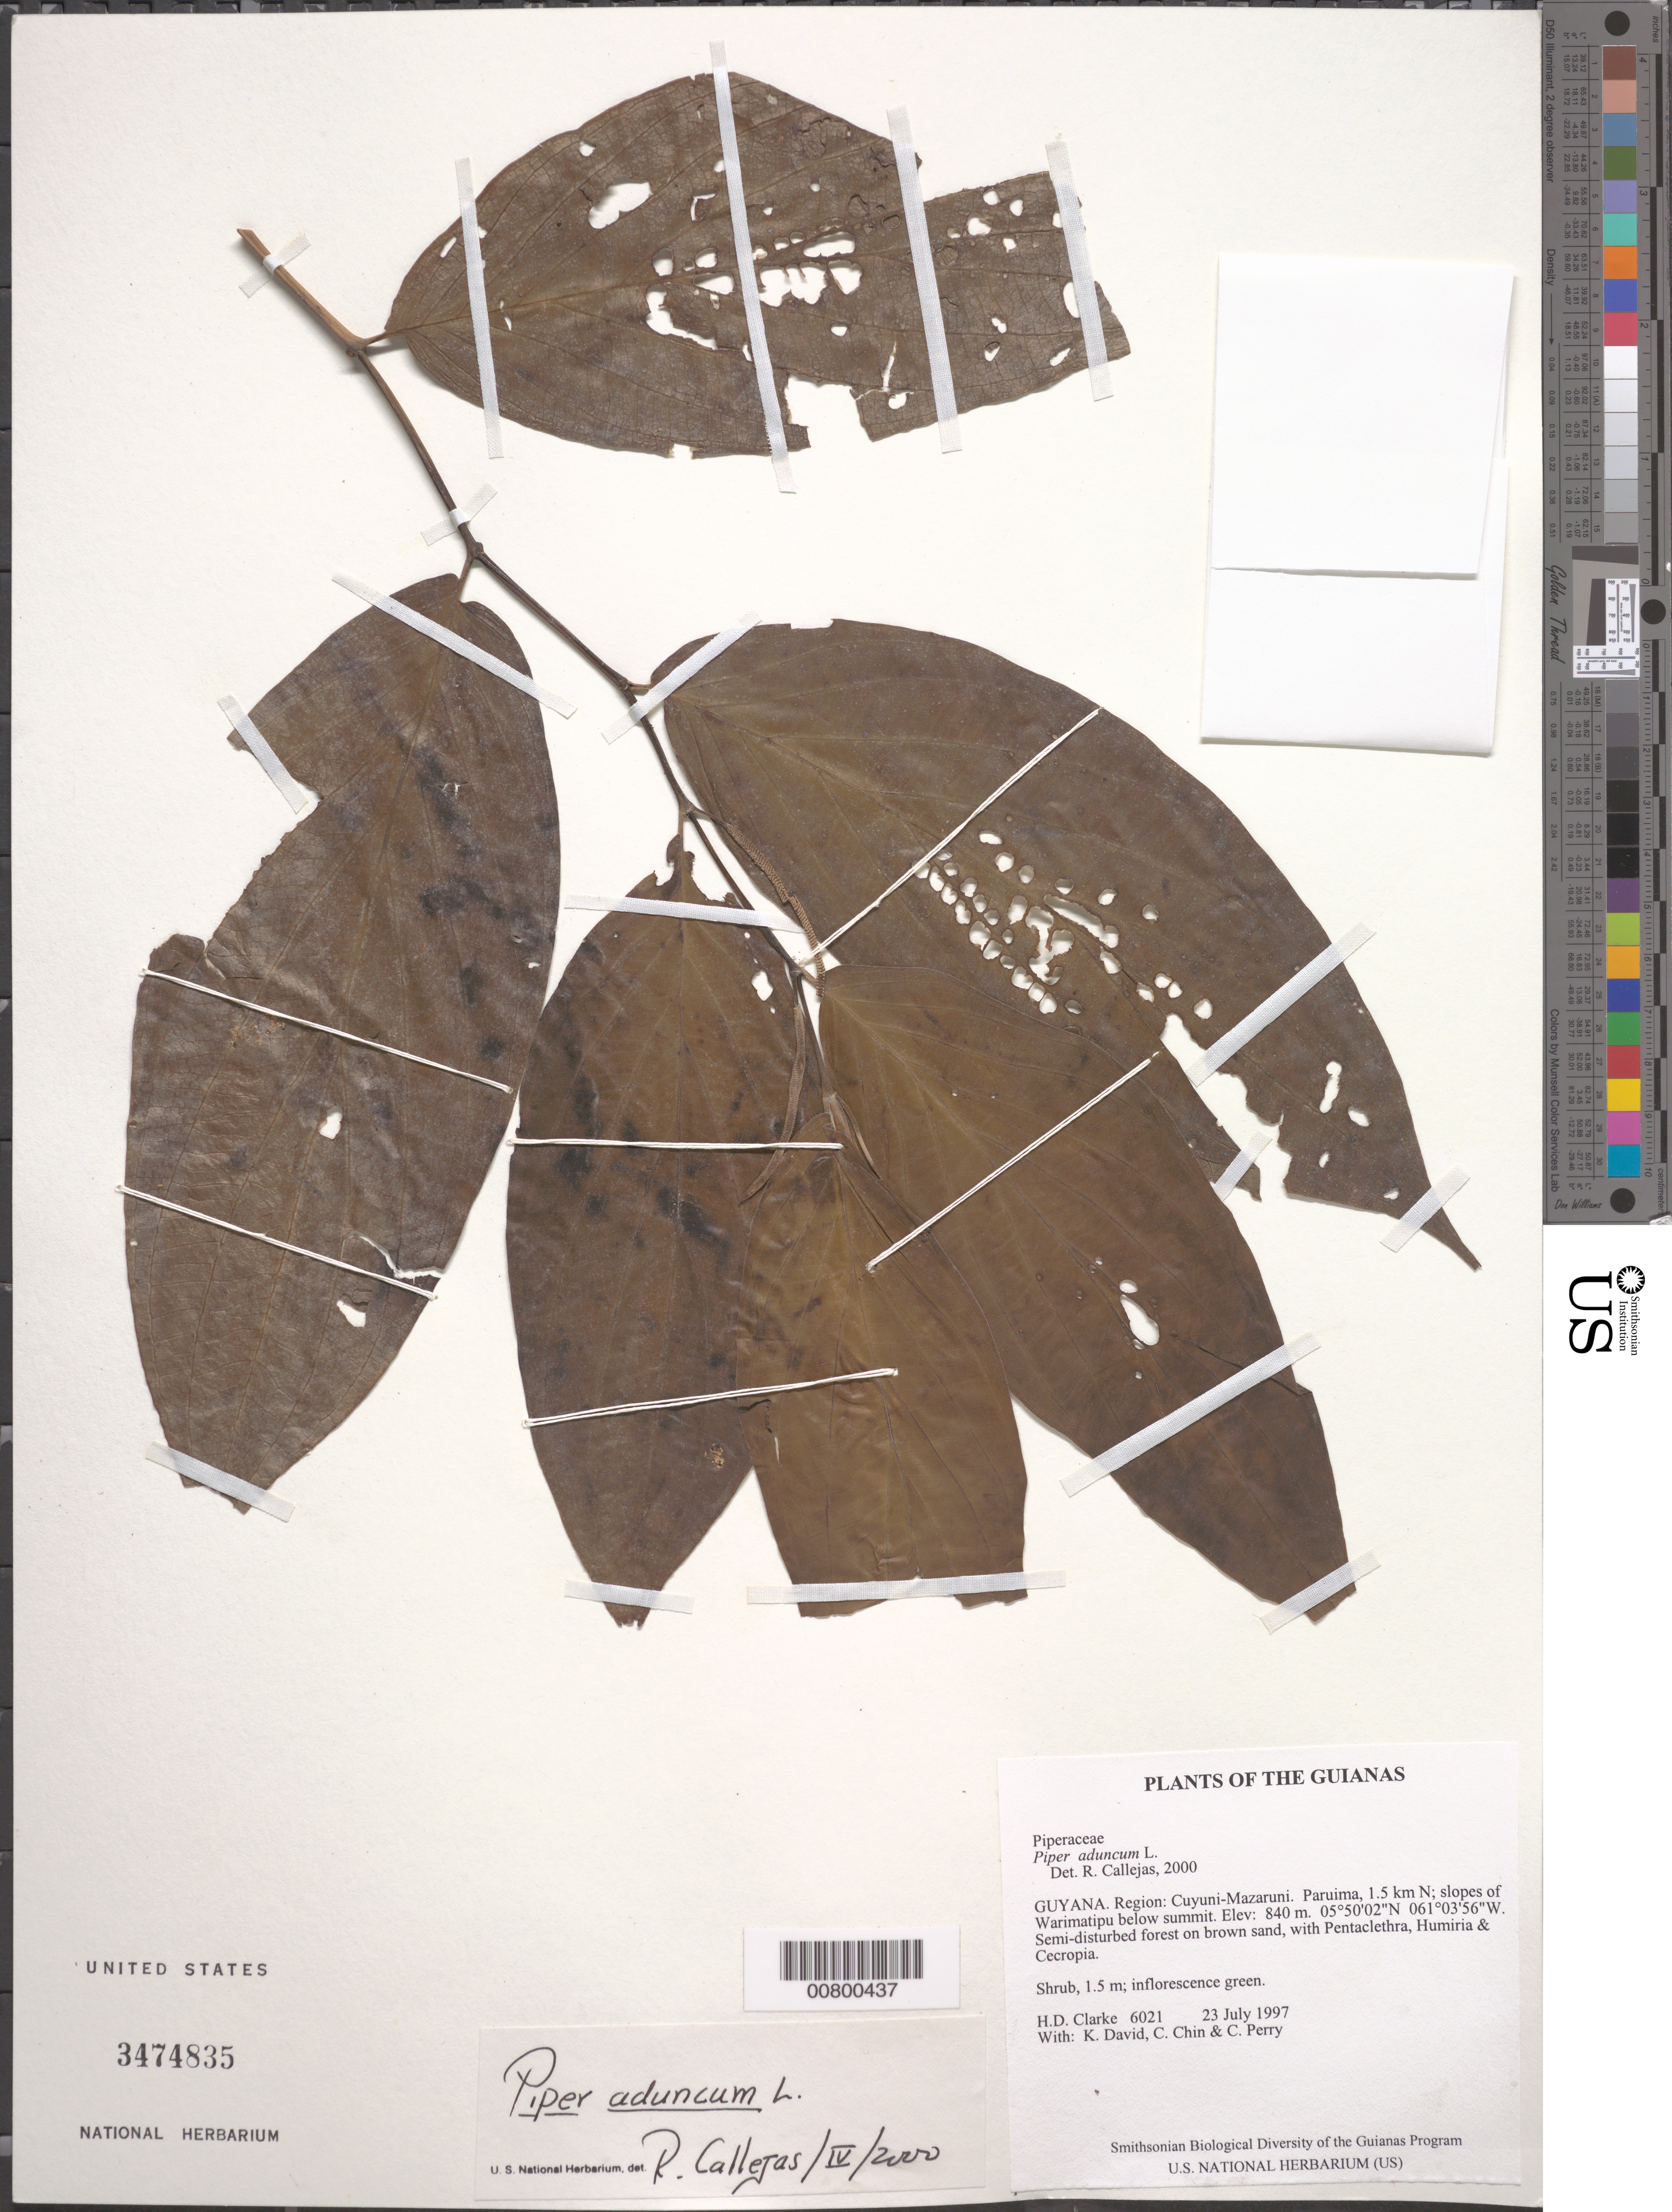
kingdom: Plantae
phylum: Tracheophyta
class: Magnoliopsida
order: Piperales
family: Piperaceae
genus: Piper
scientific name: Piper aduncum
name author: L.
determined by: Görts-van Rijn, A. R.; Christenhusz, M. J.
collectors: H. D. Clarke, K. David, C. Chin & C. Perry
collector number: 6021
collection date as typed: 23 July 1997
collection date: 1997-07-23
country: Guyana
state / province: Cuyuni-Mazaruni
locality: Paruima, 1.5 km N; slopes of Warimatipu below summit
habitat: Semi-disturbed forest on brown sand, with Pentaclethra, Humiria & Cecropia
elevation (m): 840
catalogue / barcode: US 3474835